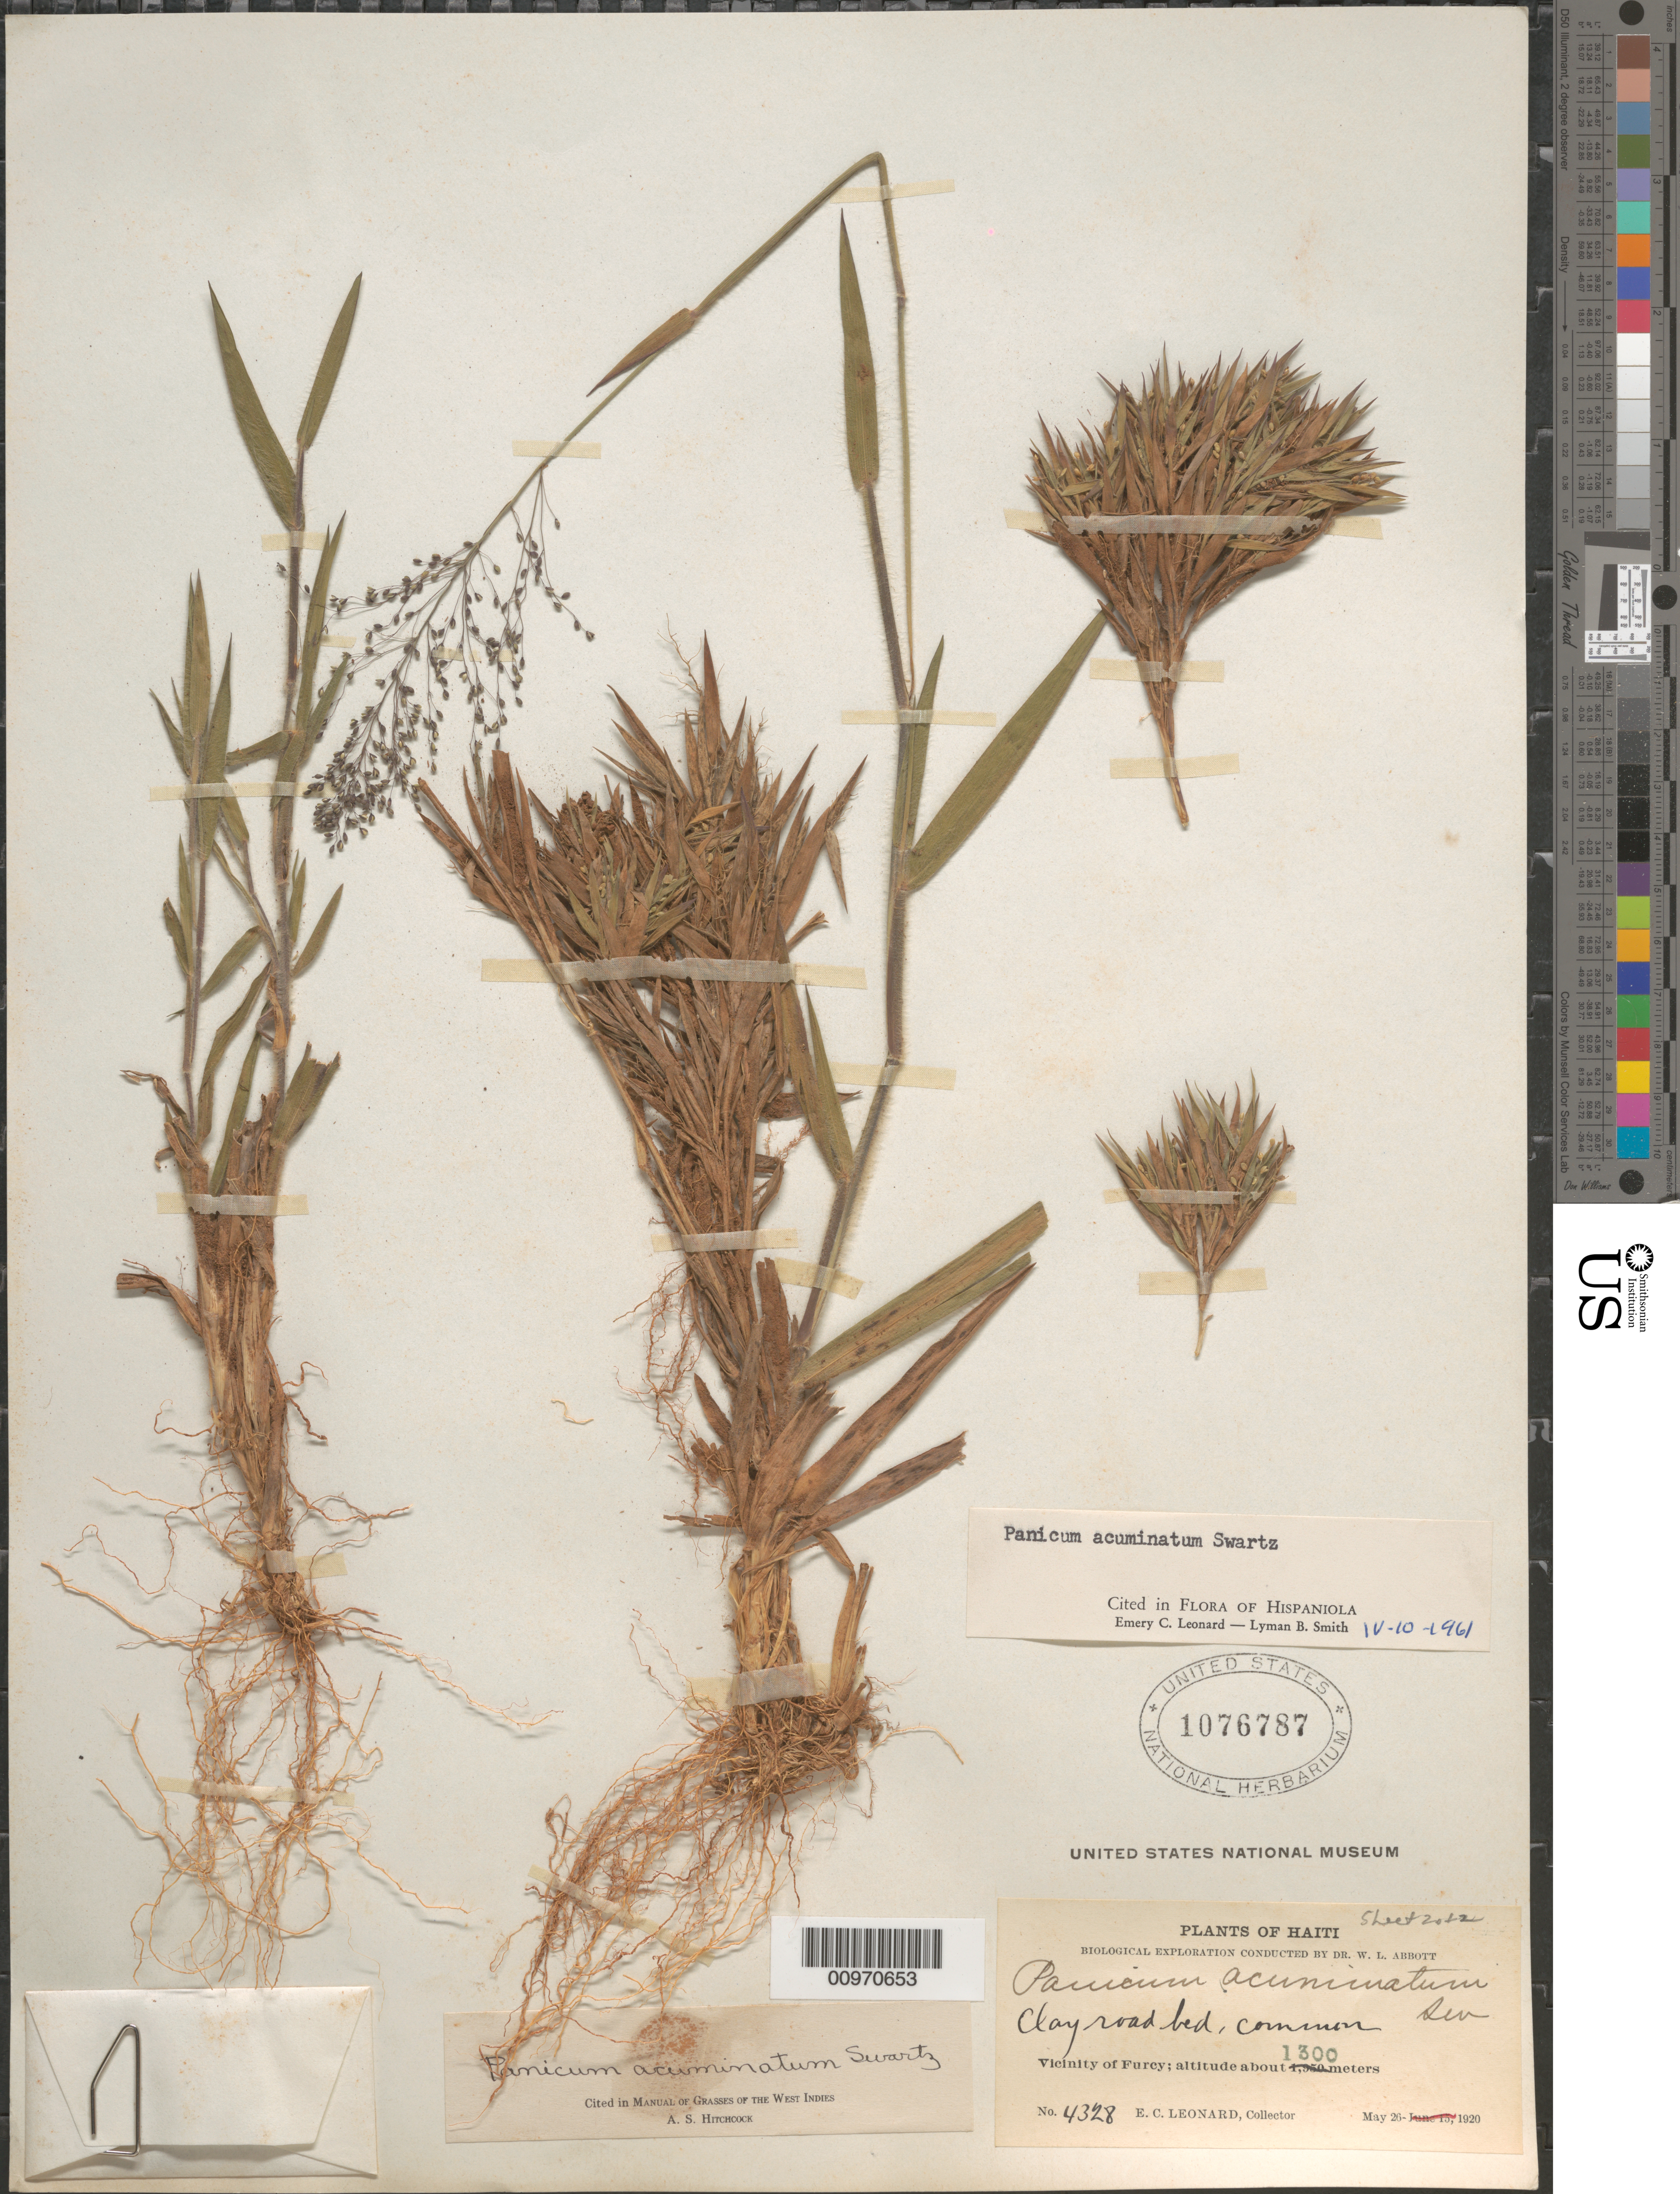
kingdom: Plantae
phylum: Tracheophyta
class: Liliopsida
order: Poales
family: Poaceae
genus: Panicum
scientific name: Panicum acuminatum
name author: Sw.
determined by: Leonard, E. C.; Smith, L. B.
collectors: E. C. Leonard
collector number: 4328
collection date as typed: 26 May 1920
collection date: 1920-05-26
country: Haiti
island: Hispaniola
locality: Furcy vicinity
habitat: Clay road bed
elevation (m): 1300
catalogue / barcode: US 1076787